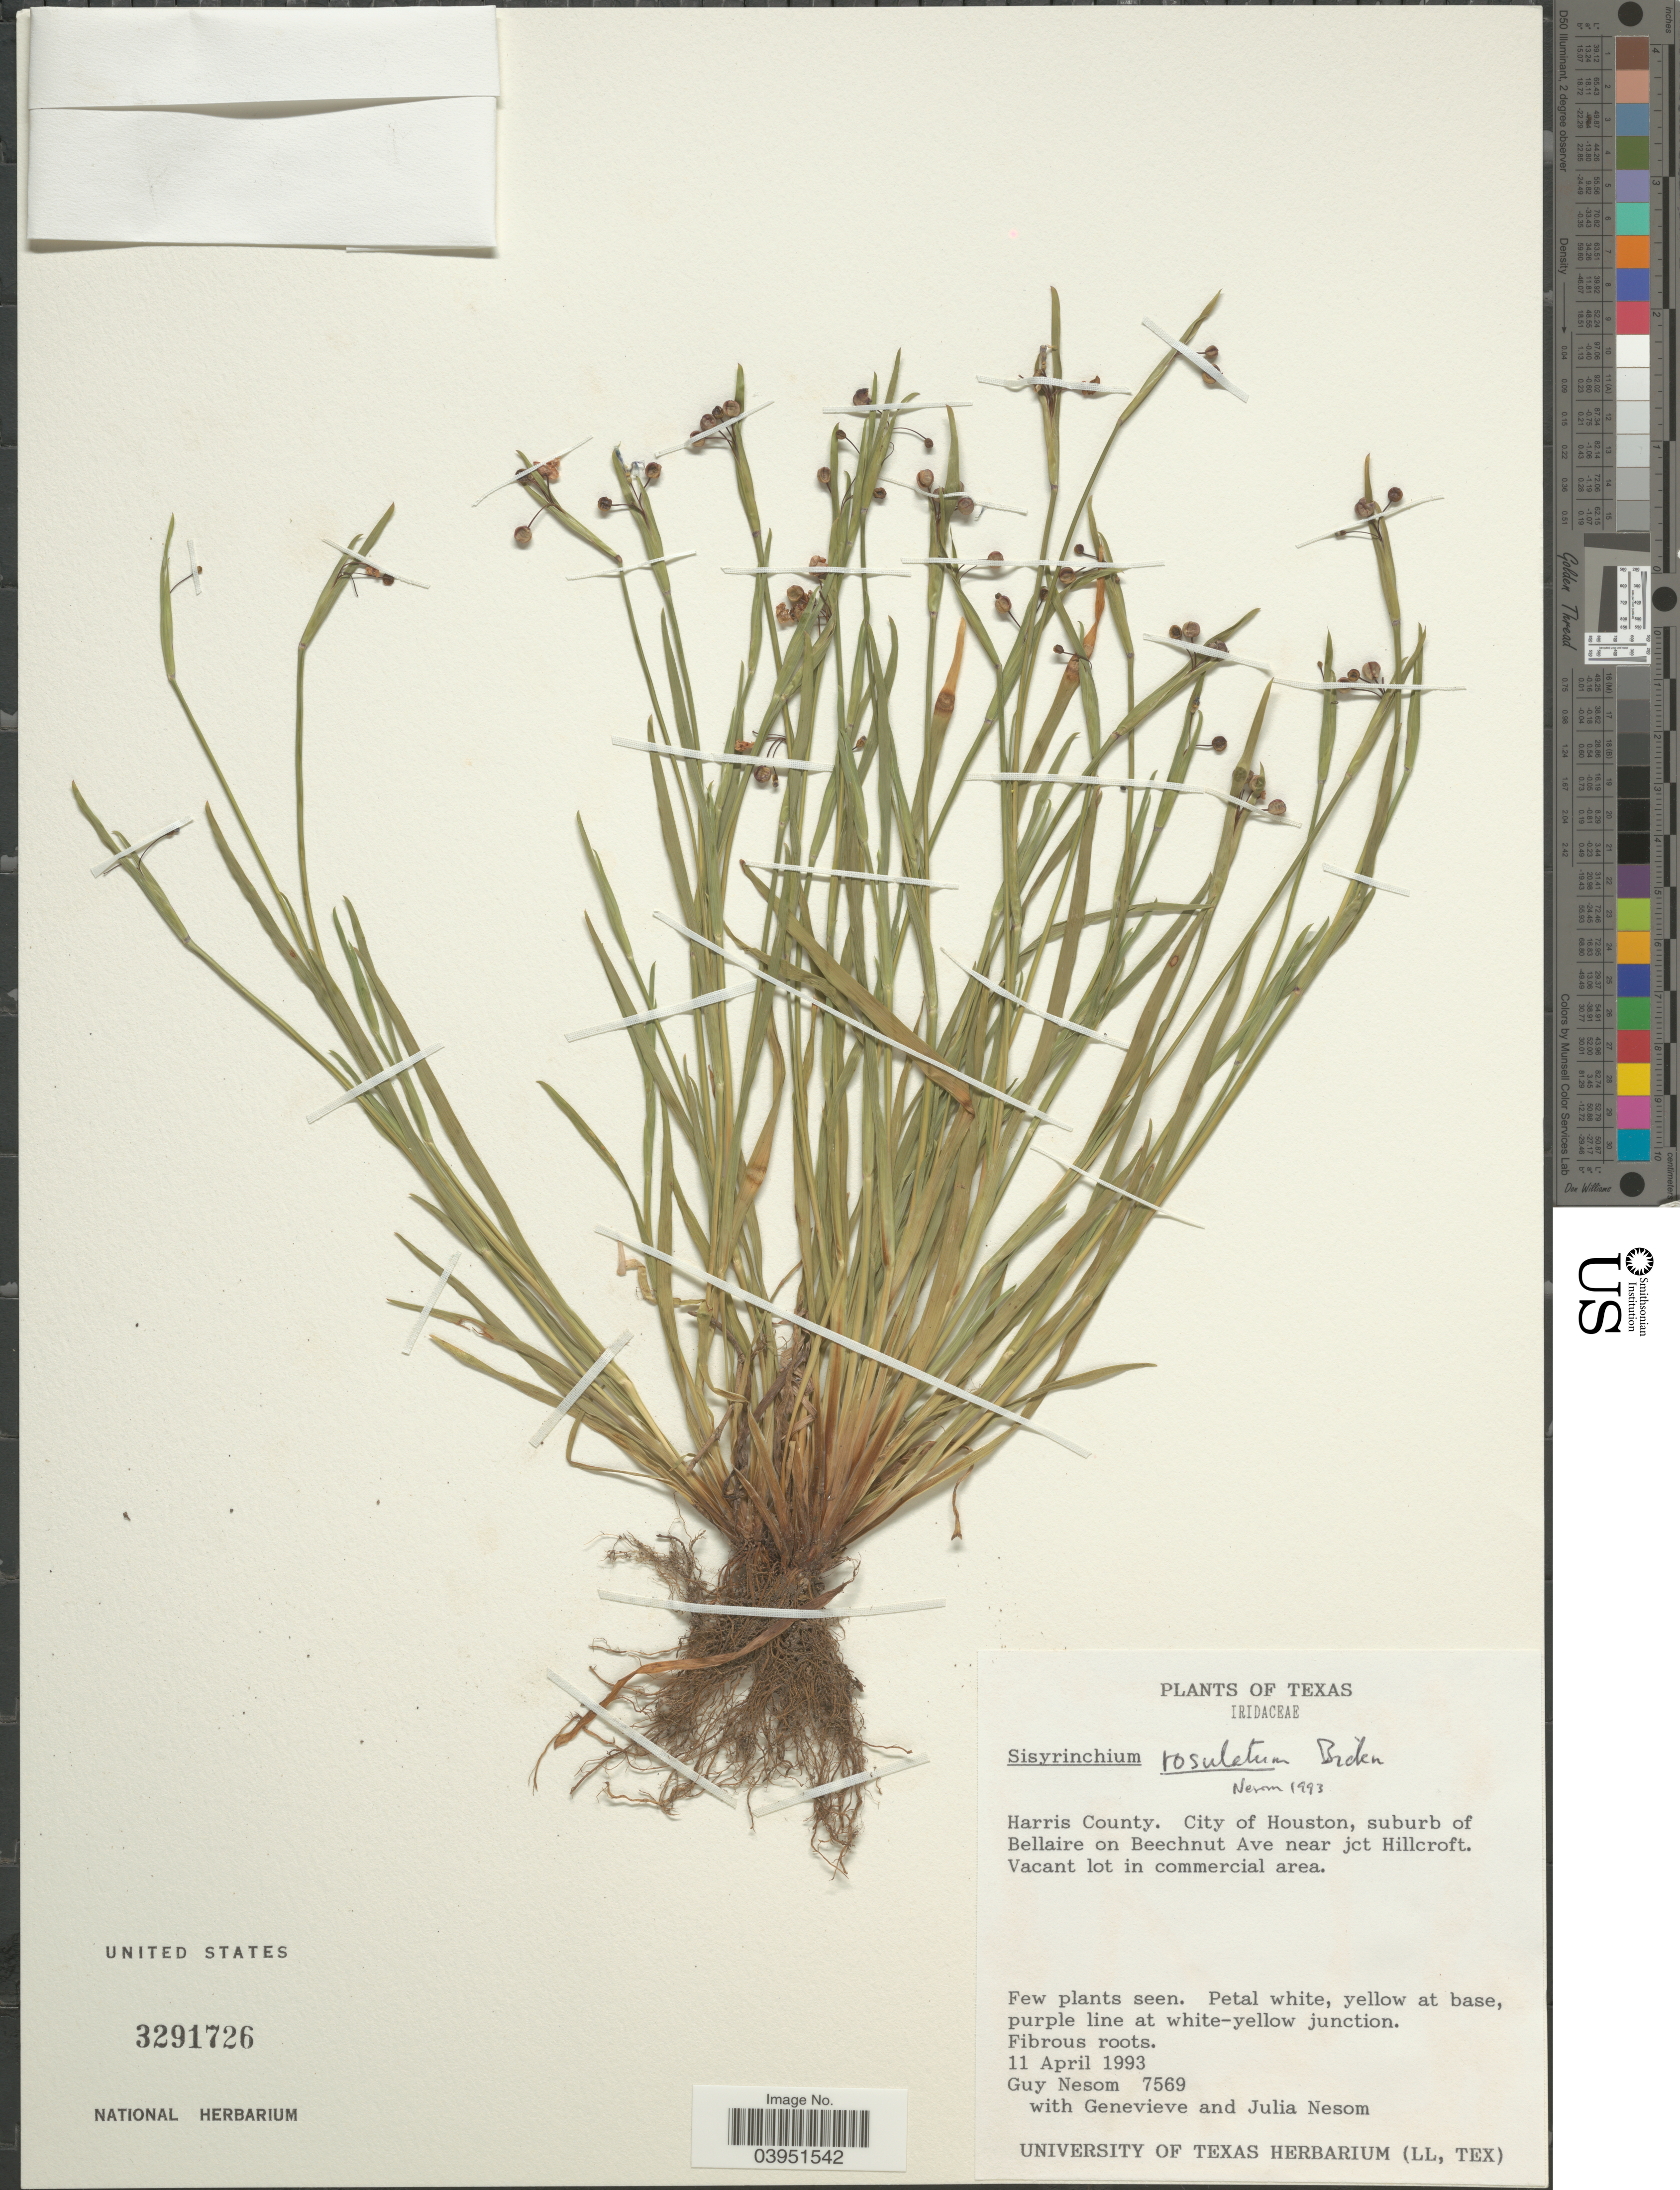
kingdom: Plantae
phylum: Tracheophyta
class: Liliopsida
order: Asparagales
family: Iridaceae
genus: Sisyrinchium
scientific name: Sisyrinchium rosulatum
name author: E.P. Bicknell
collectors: G. Nesom, G. Nesom & J. Nesom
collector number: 7569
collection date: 1993-04-11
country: United States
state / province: Texas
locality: Harris County. City of Houston, suburb of Bellaire on Beechnut Ave near jct Hillcroft. Vacant lot in commercial area.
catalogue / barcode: US 3291726